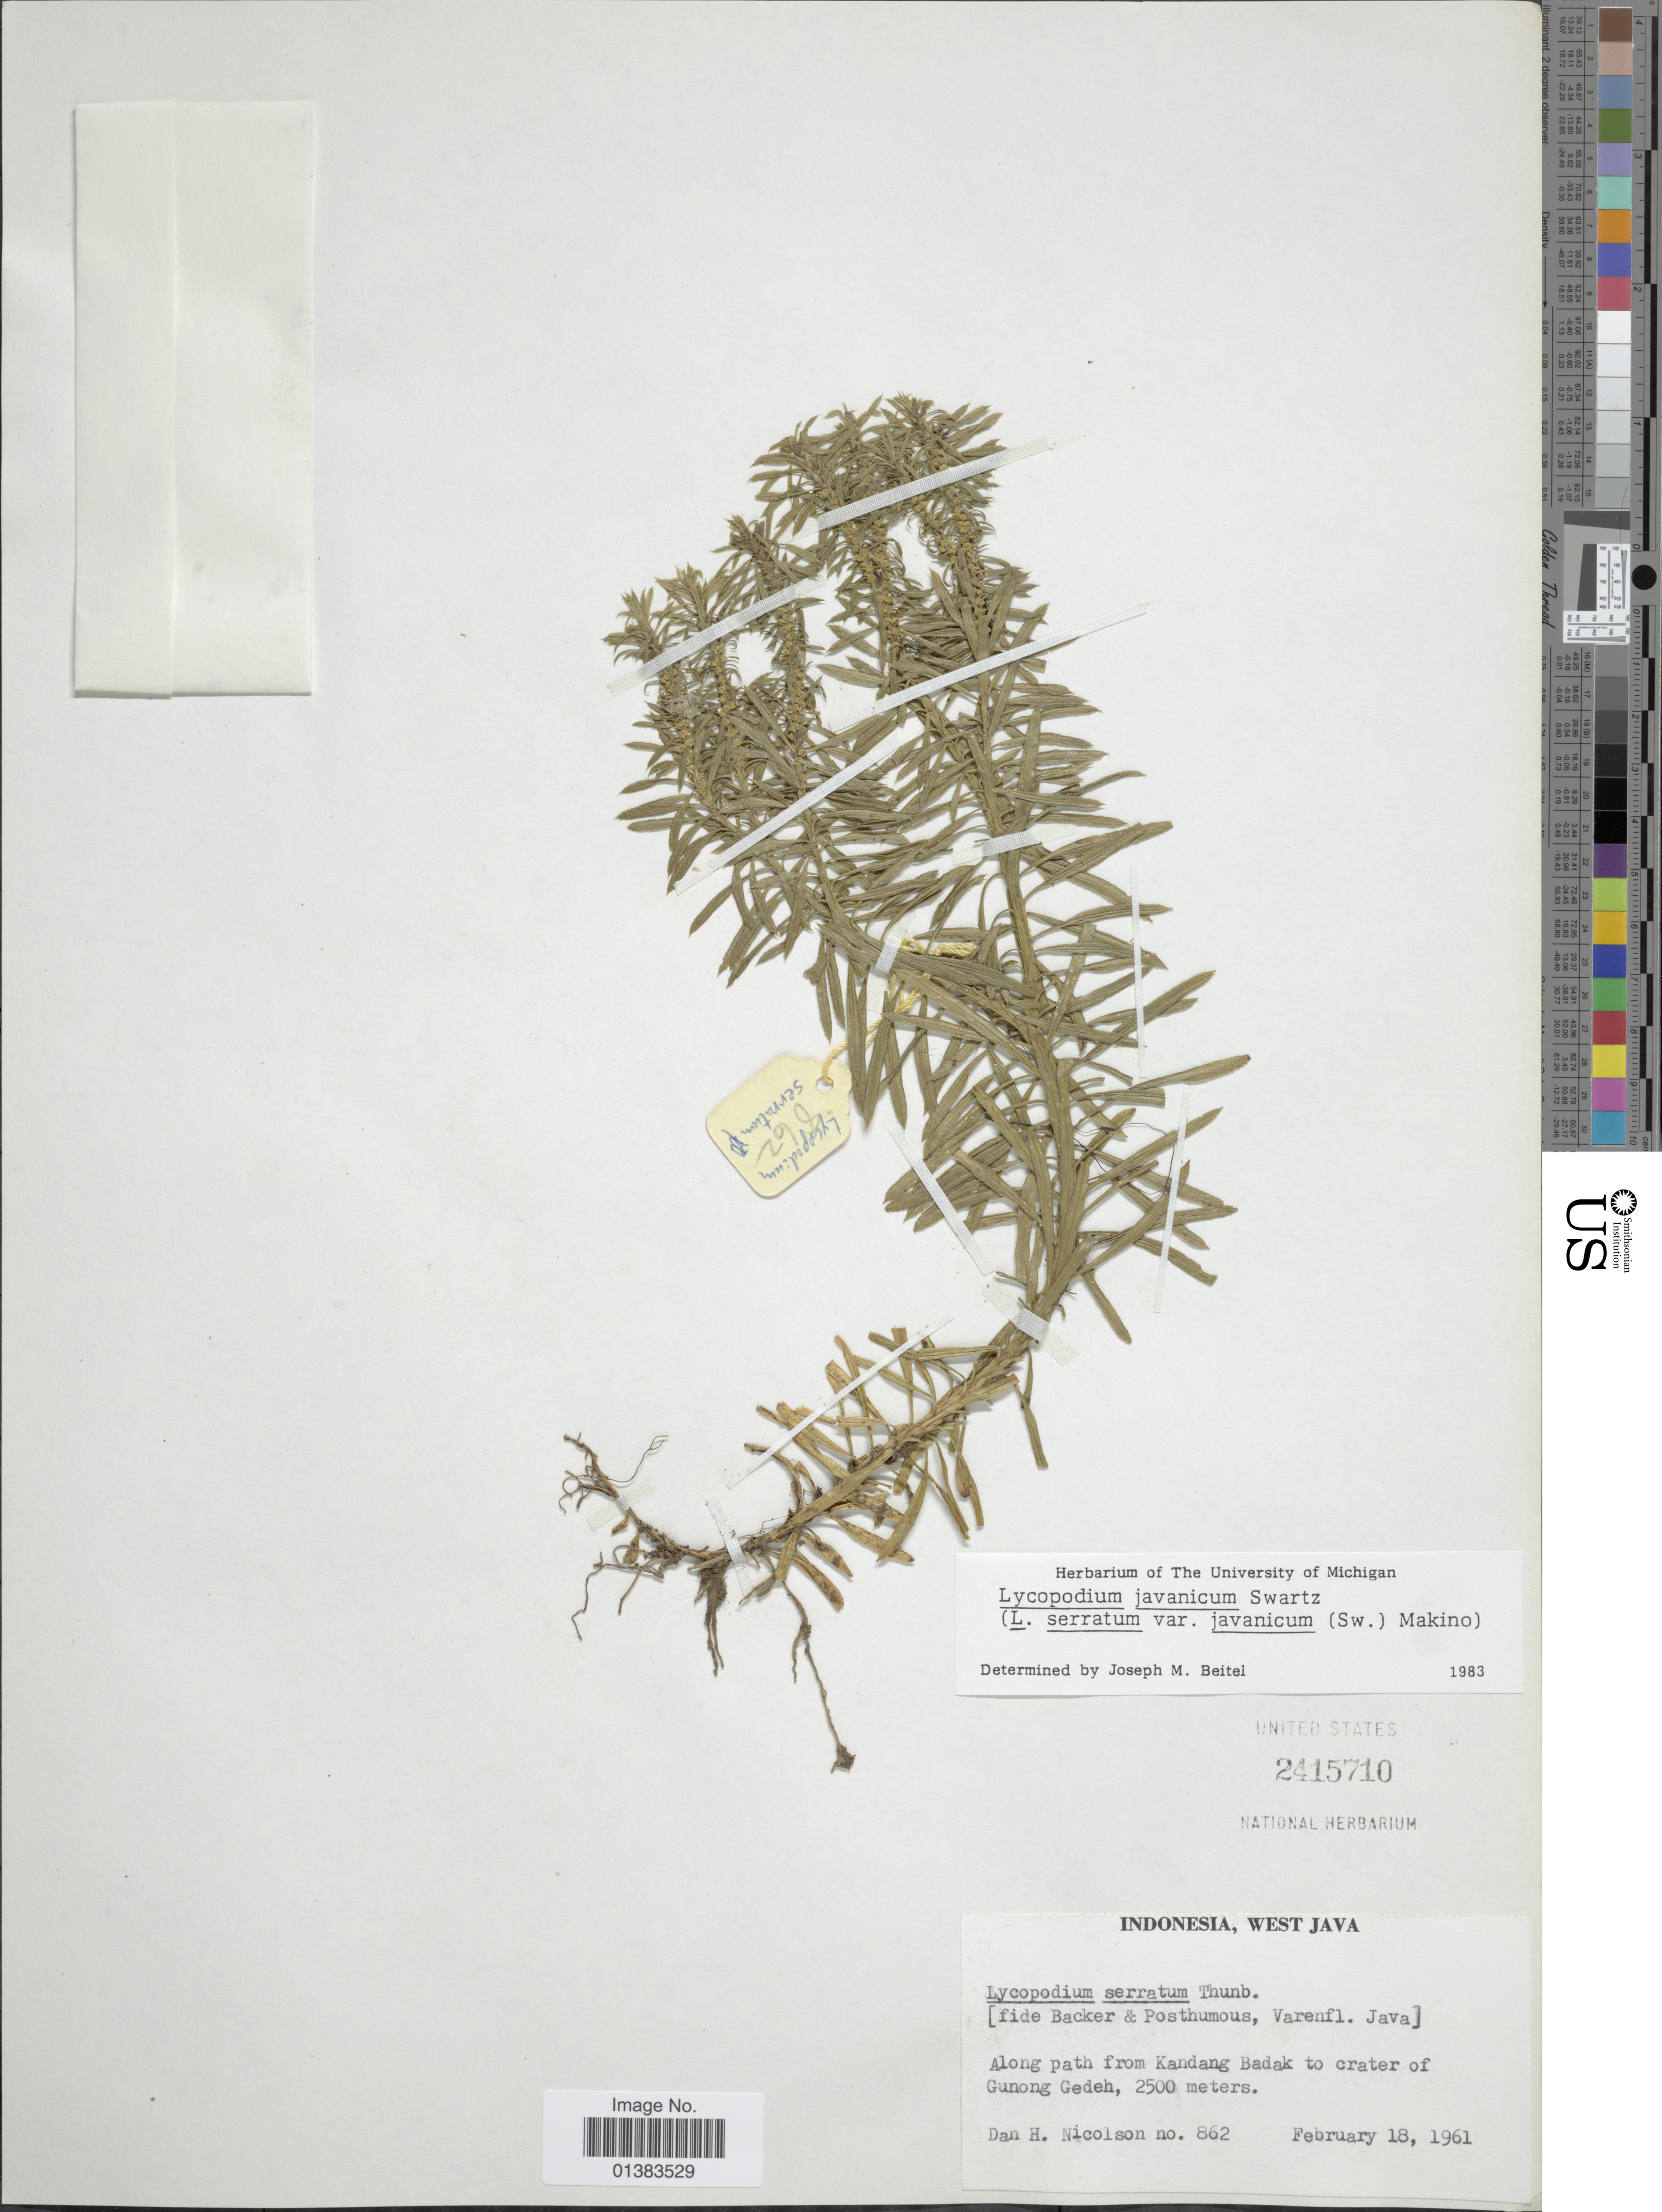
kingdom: Plantae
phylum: Tracheophyta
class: Lycopodiopsida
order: Lycopodiales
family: Lycopodiaceae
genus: Huperzia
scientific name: Huperzia javanica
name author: (Sw.) C.Y. Yang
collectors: D. H. Nicolson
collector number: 862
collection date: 1961-02-18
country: Indonesia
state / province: Java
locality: West Java, Along path from Kandang Badak to crater of Gunong Gedeh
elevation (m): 2500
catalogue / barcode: US 2415710